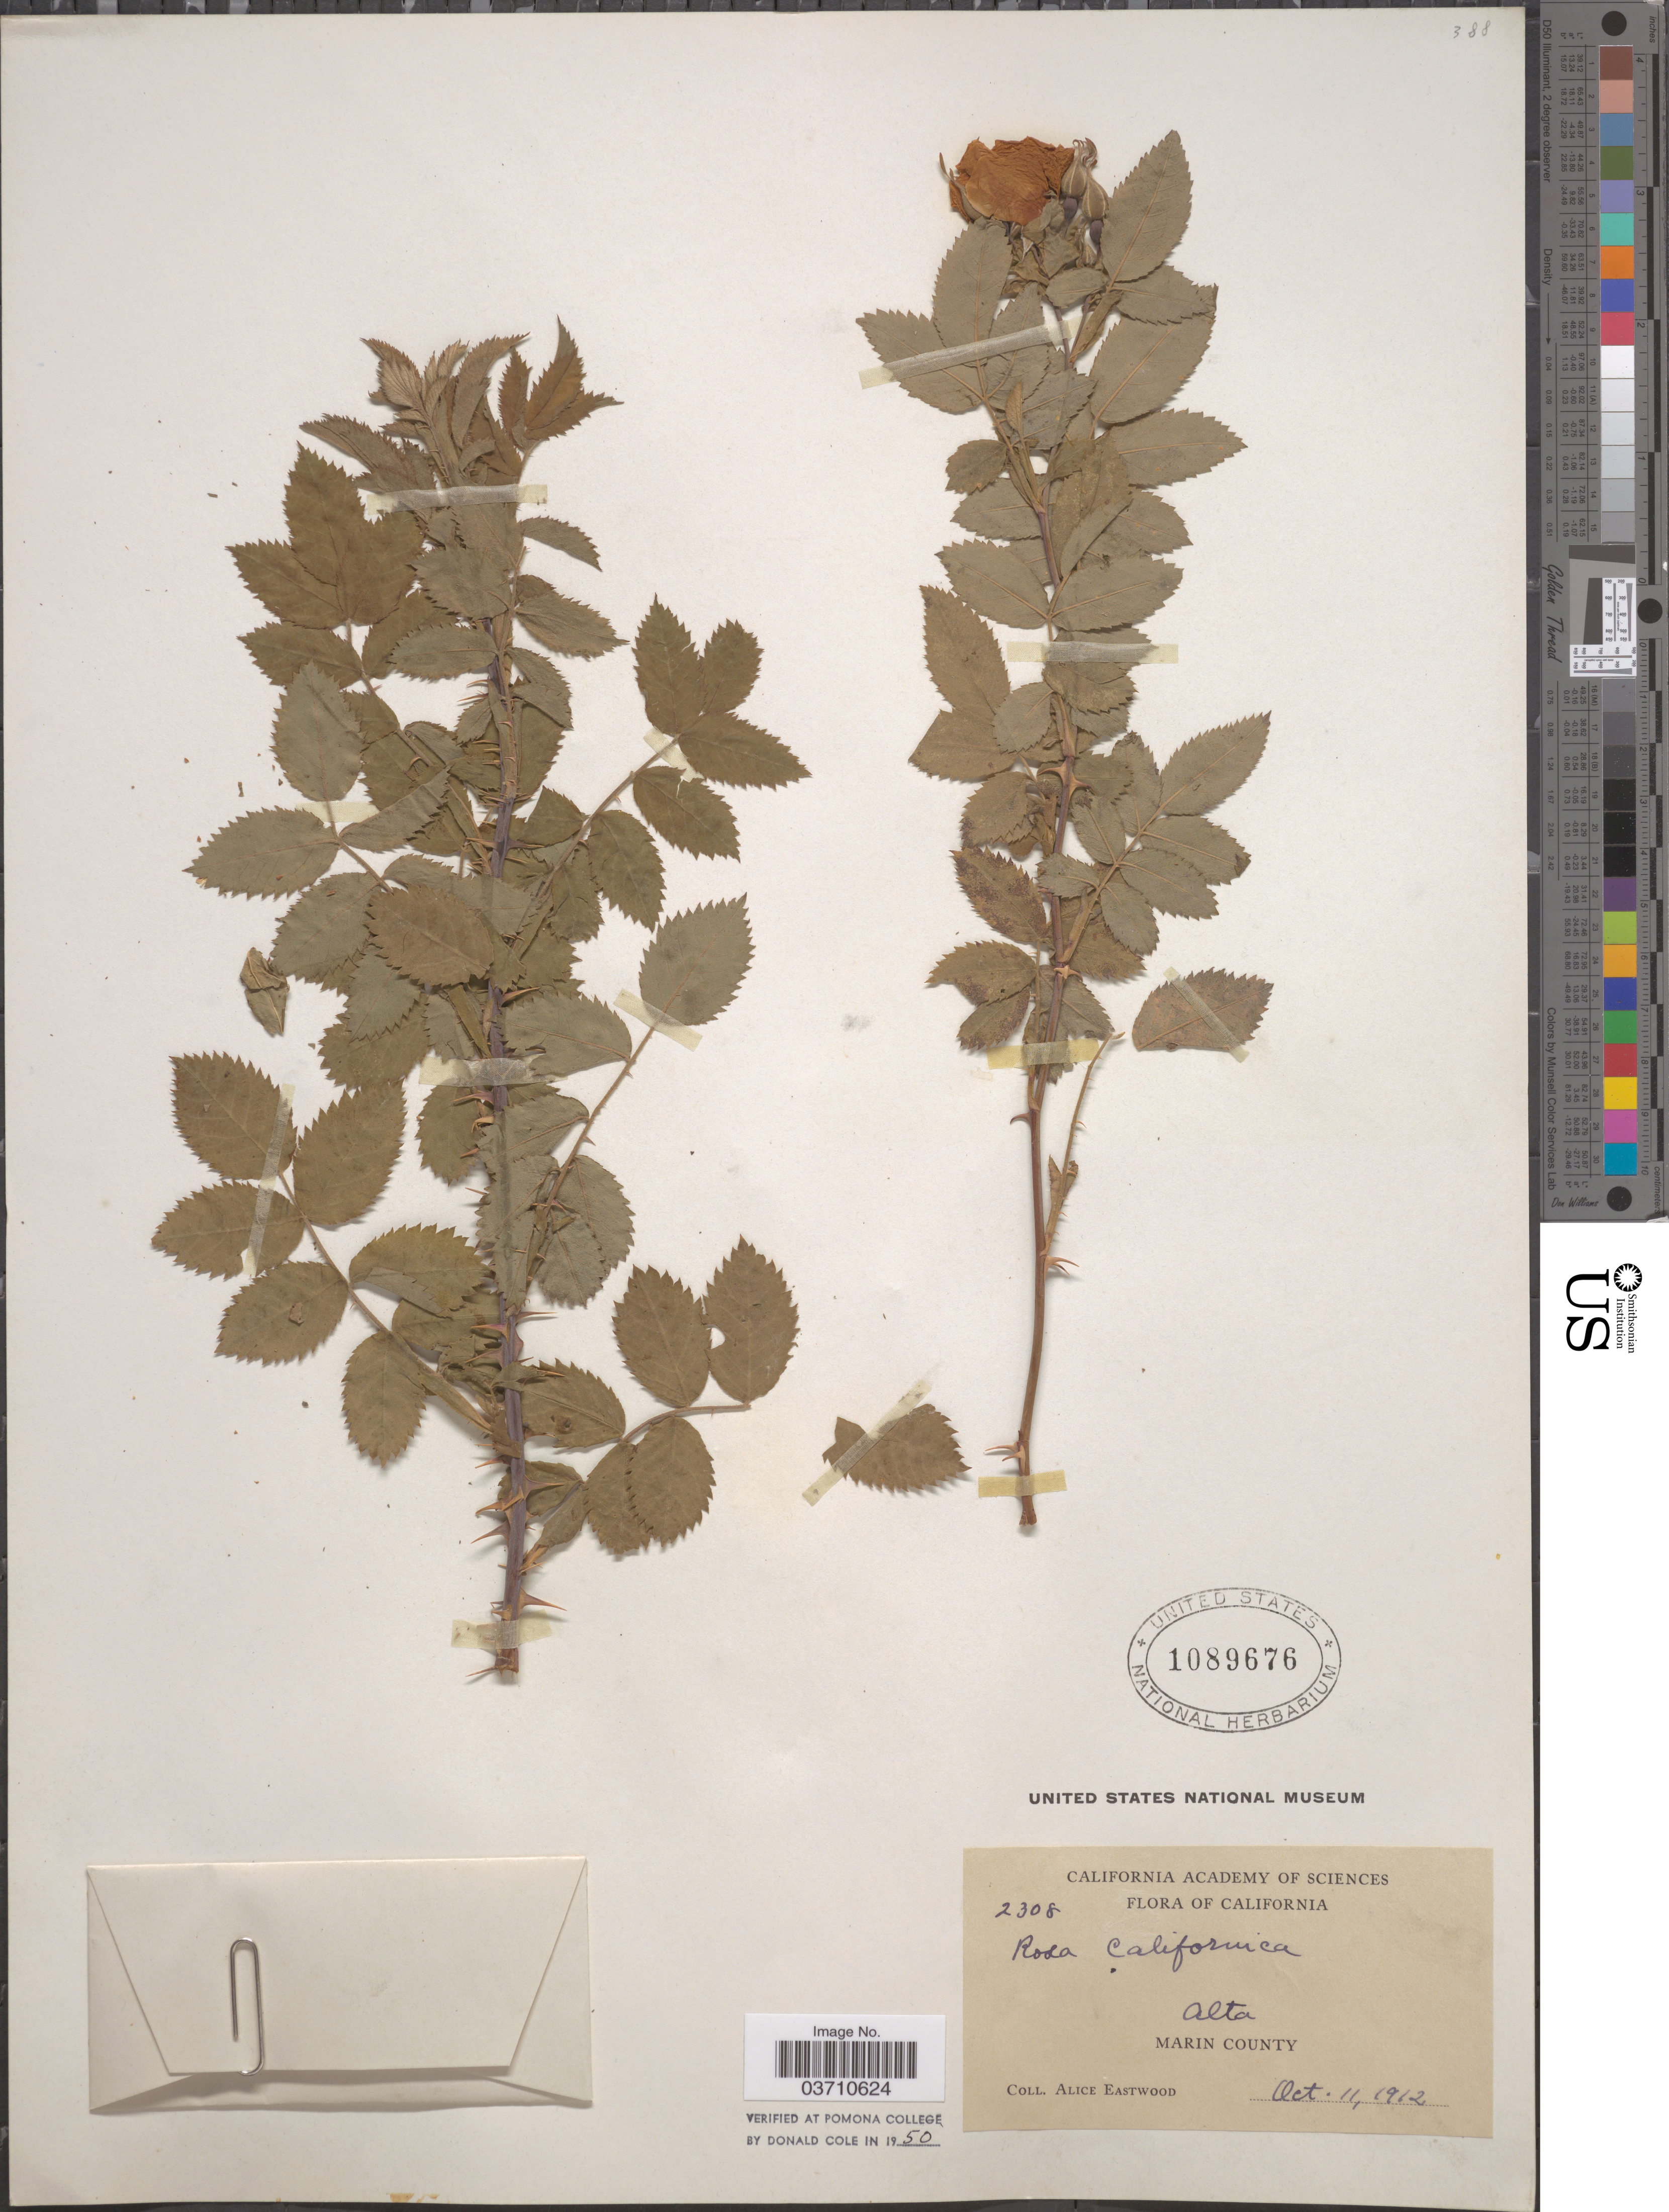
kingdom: Plantae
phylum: Tracheophyta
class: Magnoliopsida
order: Rosales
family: Rosaceae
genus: Rosa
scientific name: Rosa californica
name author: Cham. & Schltdl.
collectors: A. Eastwood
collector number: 2308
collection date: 1912-10-11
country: United States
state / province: California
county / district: Marin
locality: Alta. Marin County.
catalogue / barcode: US 1089676